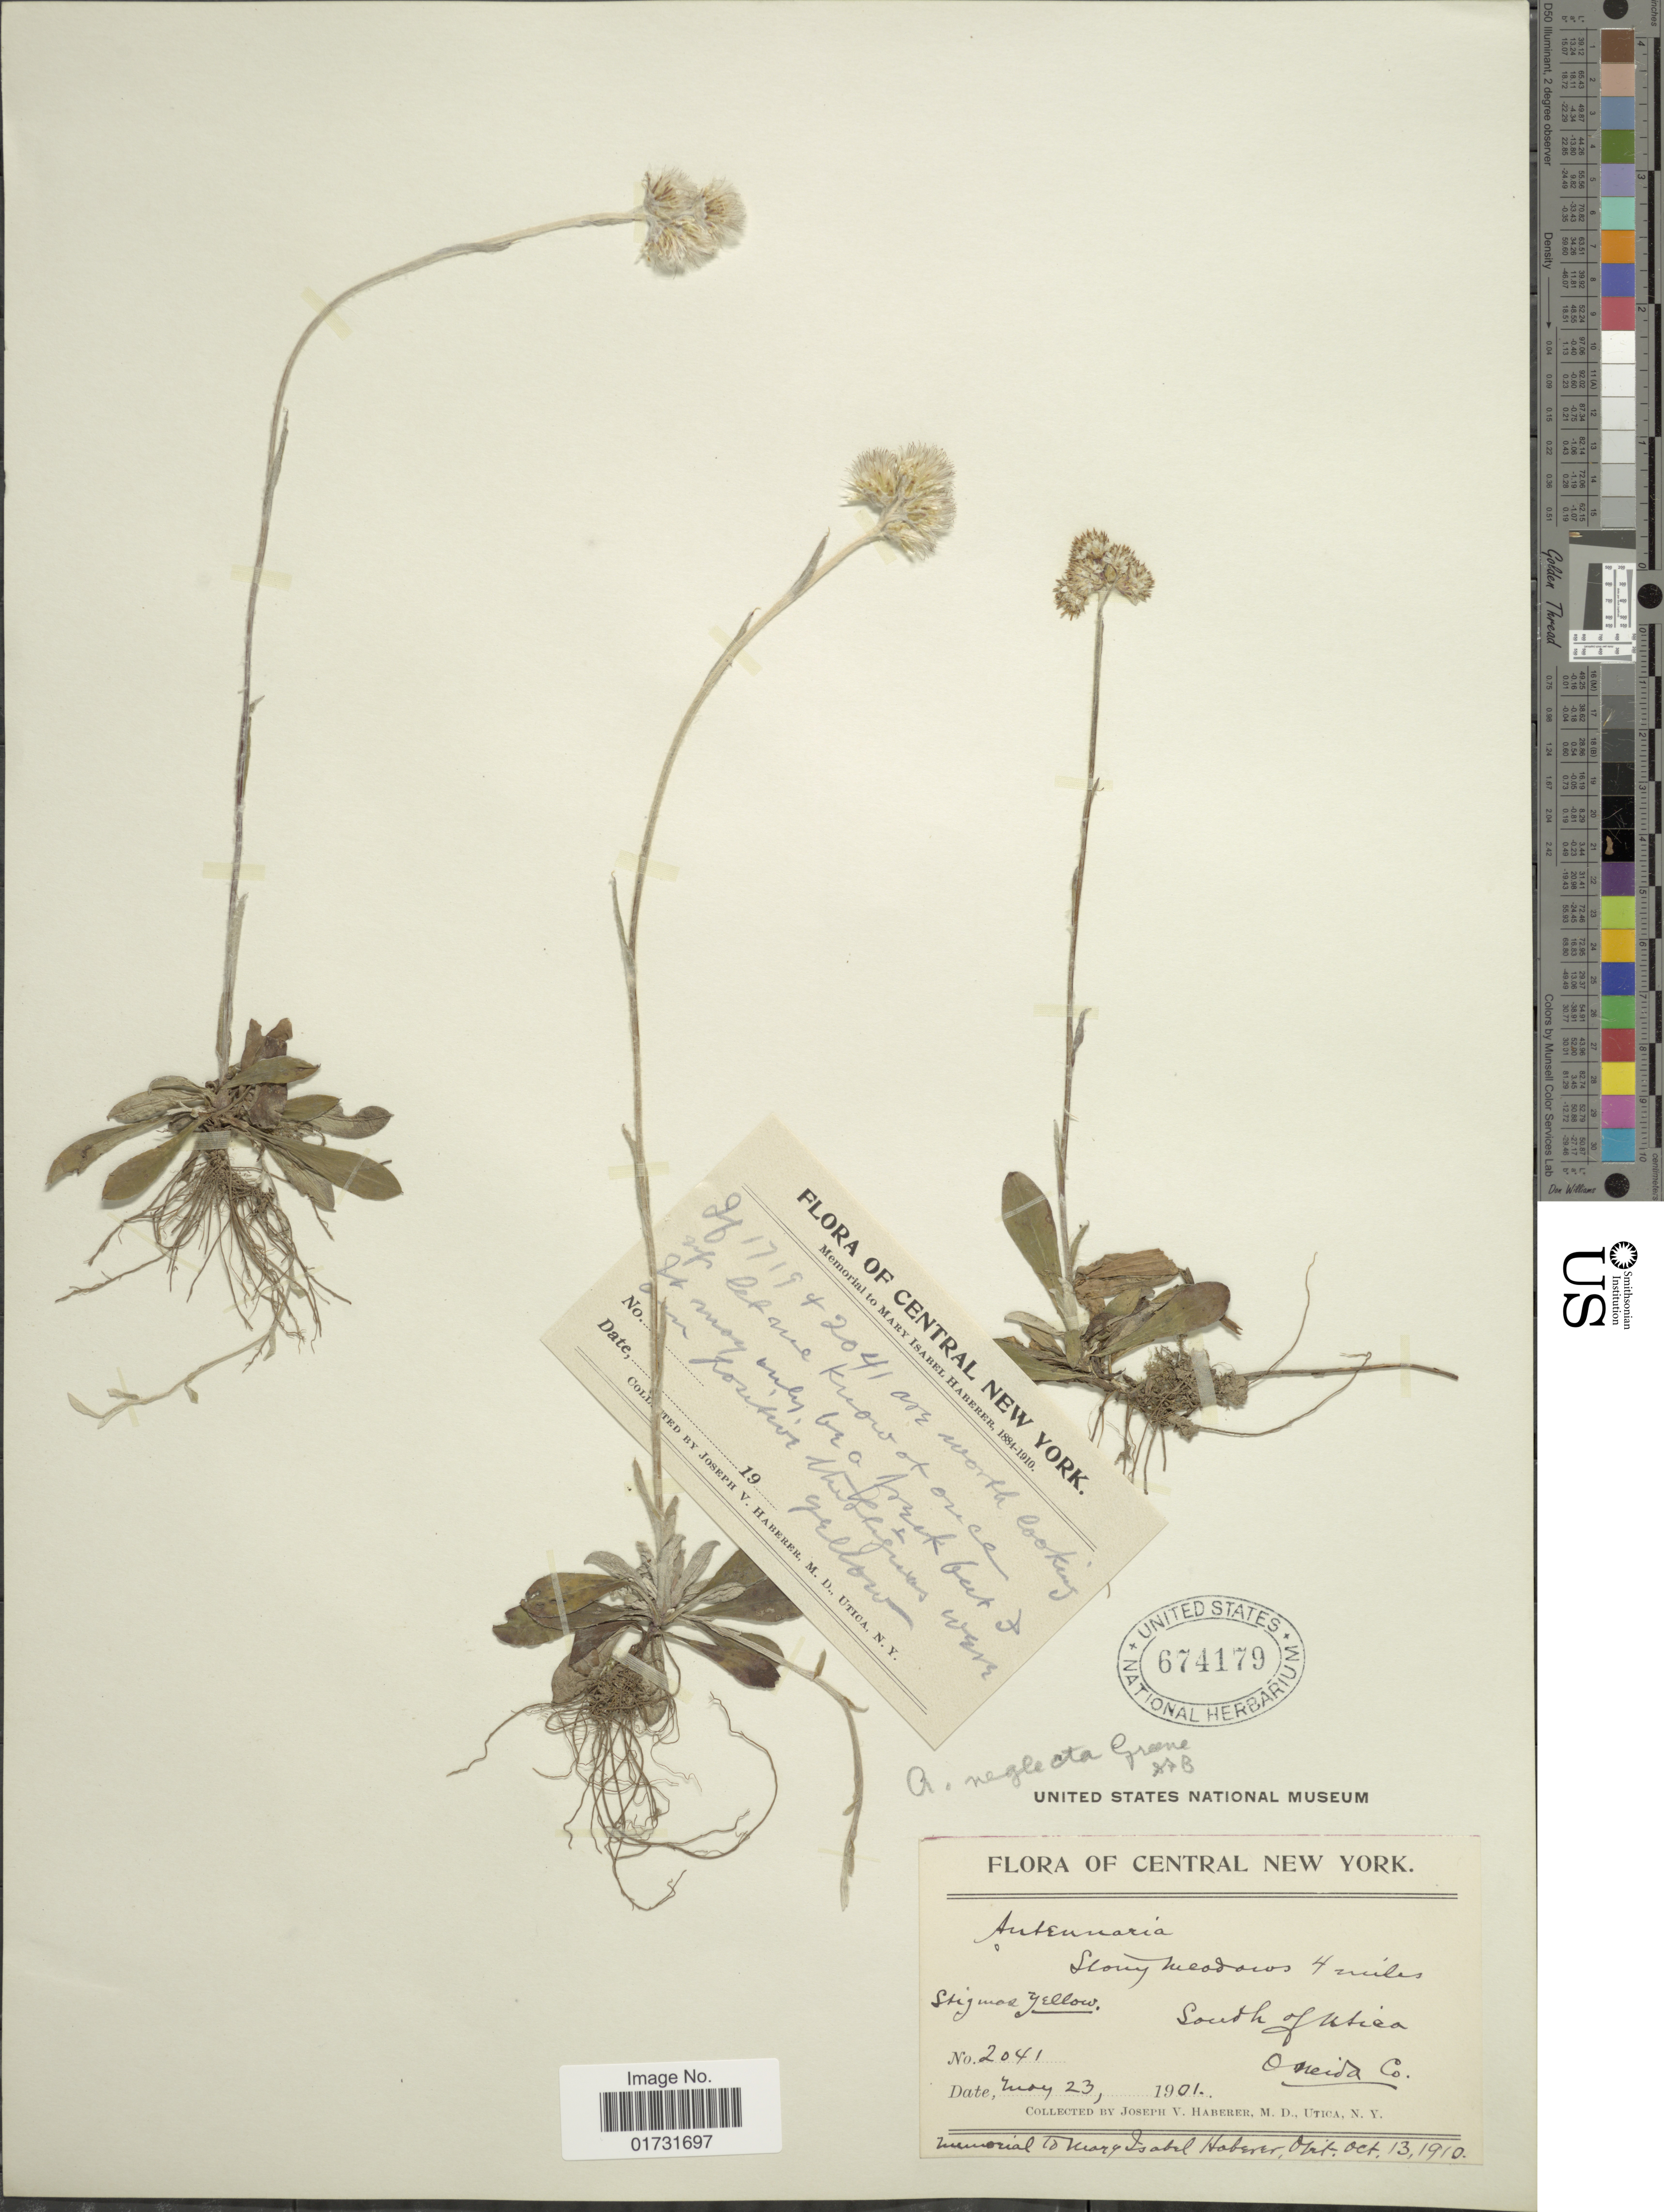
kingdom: Plantae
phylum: Tracheophyta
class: Magnoliopsida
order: Asterales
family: Asteraceae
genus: Antennaria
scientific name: Antennaria neglecta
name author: Greene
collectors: J. V. Haberer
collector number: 2041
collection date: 1901-05-23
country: United States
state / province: New York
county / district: Oneida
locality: Central New York. South of Utica. Oneida Co.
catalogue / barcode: US 674179